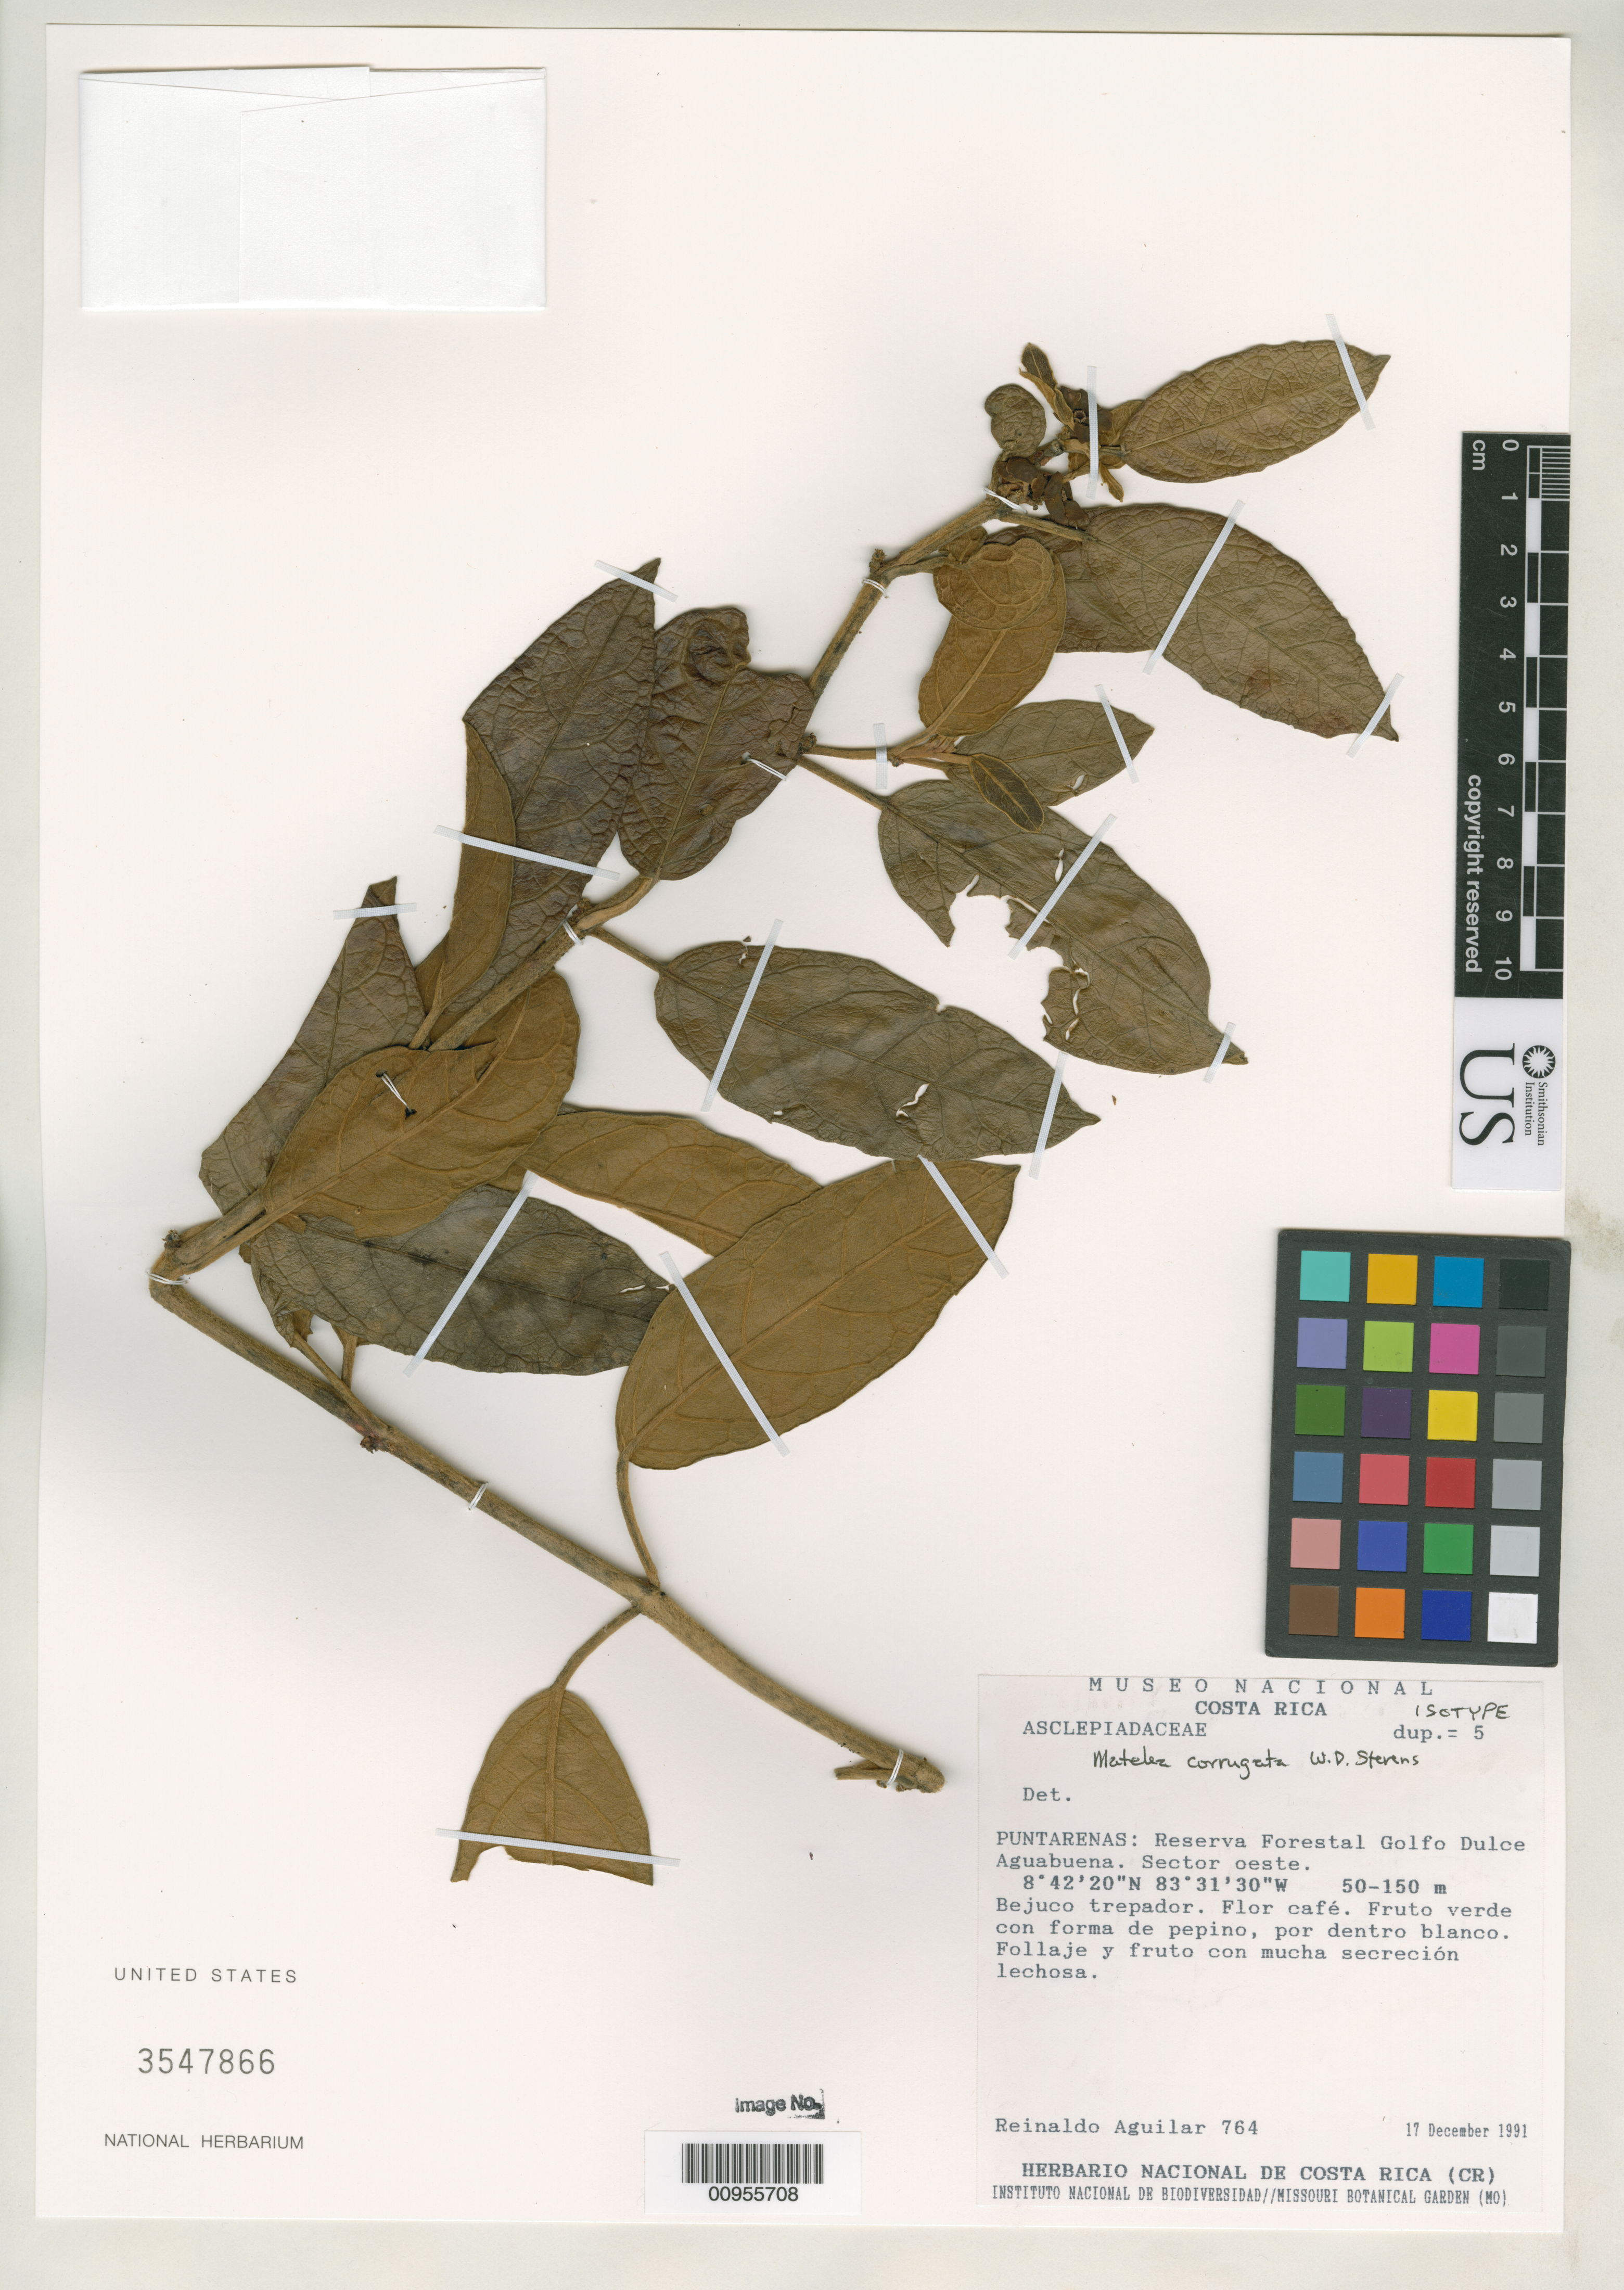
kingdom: Plantae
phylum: Tracheophyta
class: Magnoliopsida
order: Gentianales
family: Apocynaceae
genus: Matelea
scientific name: Matelea corrugata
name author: W.D. Stevens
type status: Isotype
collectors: R. Aguilar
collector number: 764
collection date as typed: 17 Dec 1991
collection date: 1991-12-17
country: Costa Rica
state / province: Puntarenas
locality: Puntarenas: Reserva Forestal Golfo Dulce Aguabuena. Sector oeste.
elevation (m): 50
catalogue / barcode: US 3547866